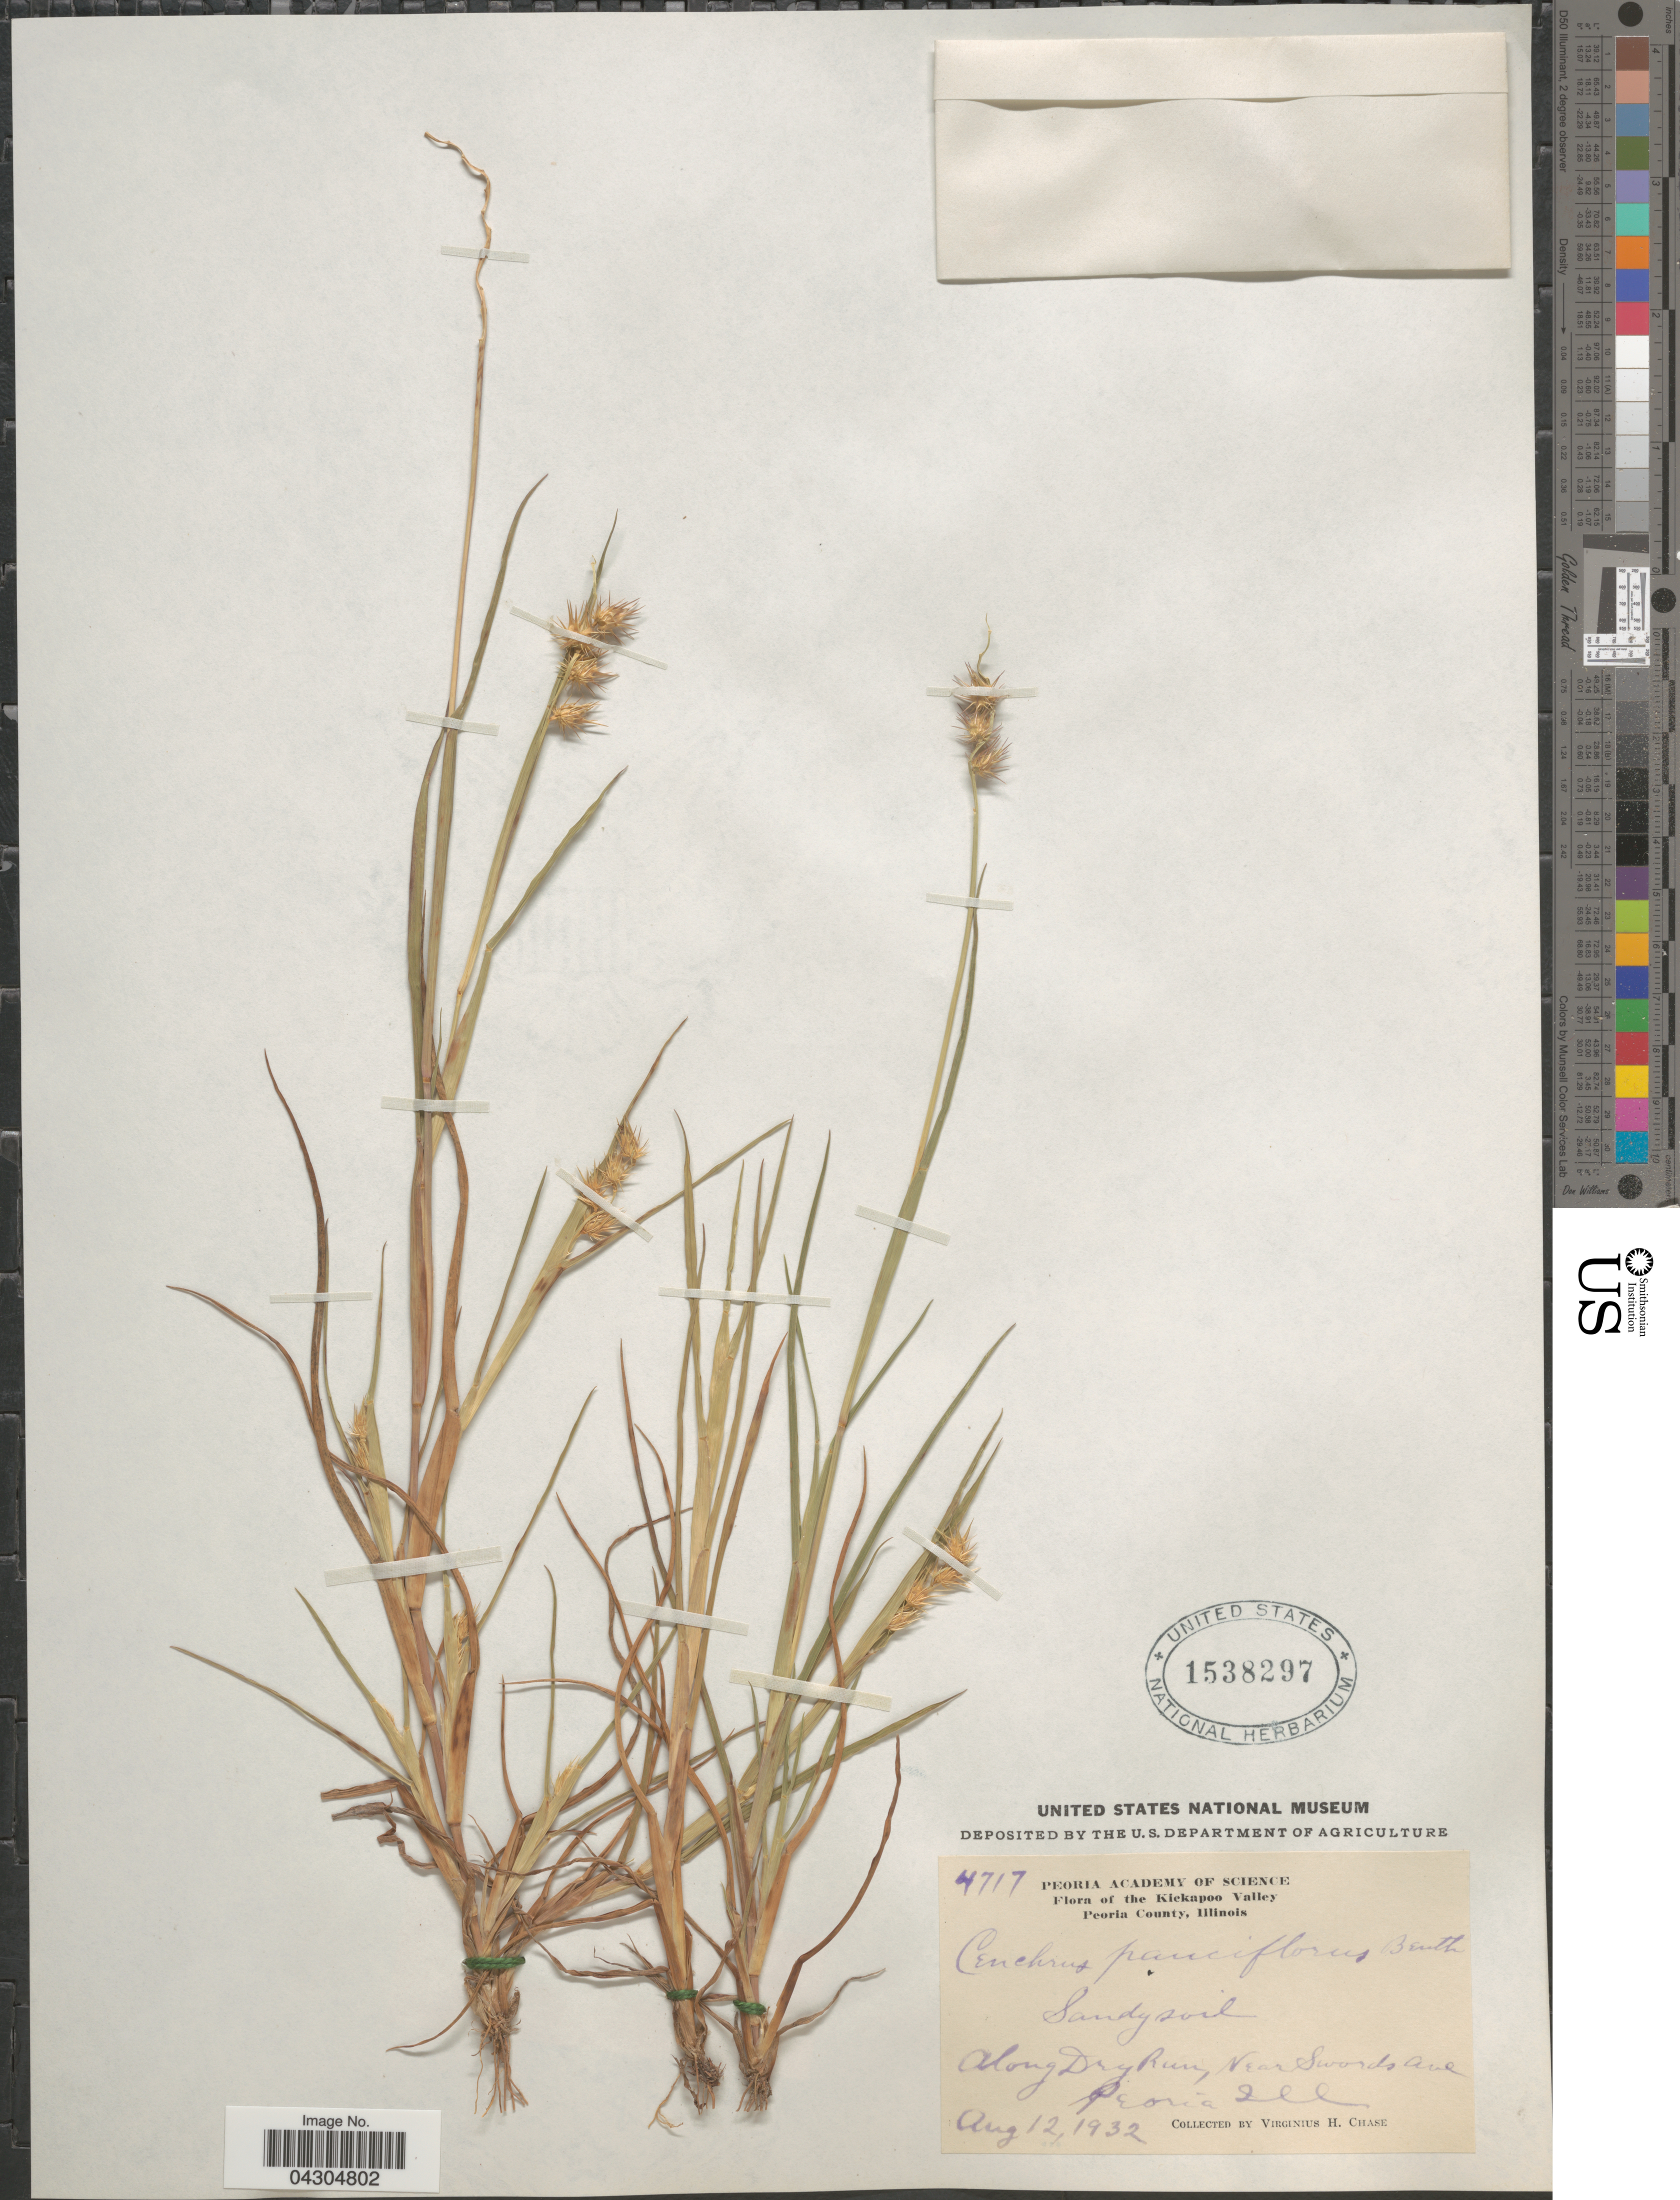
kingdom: Plantae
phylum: Tracheophyta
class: Liliopsida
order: Poales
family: Poaceae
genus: Cenchrus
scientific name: Cenchrus longispinus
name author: (Hack.) Fernald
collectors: V. H. Chase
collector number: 4717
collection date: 1932-08-12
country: United States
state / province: Illinois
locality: The Kickapoo Valley. Peoria County. Along Dry Run, Near Swords Ave Peoria.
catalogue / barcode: US 1538297